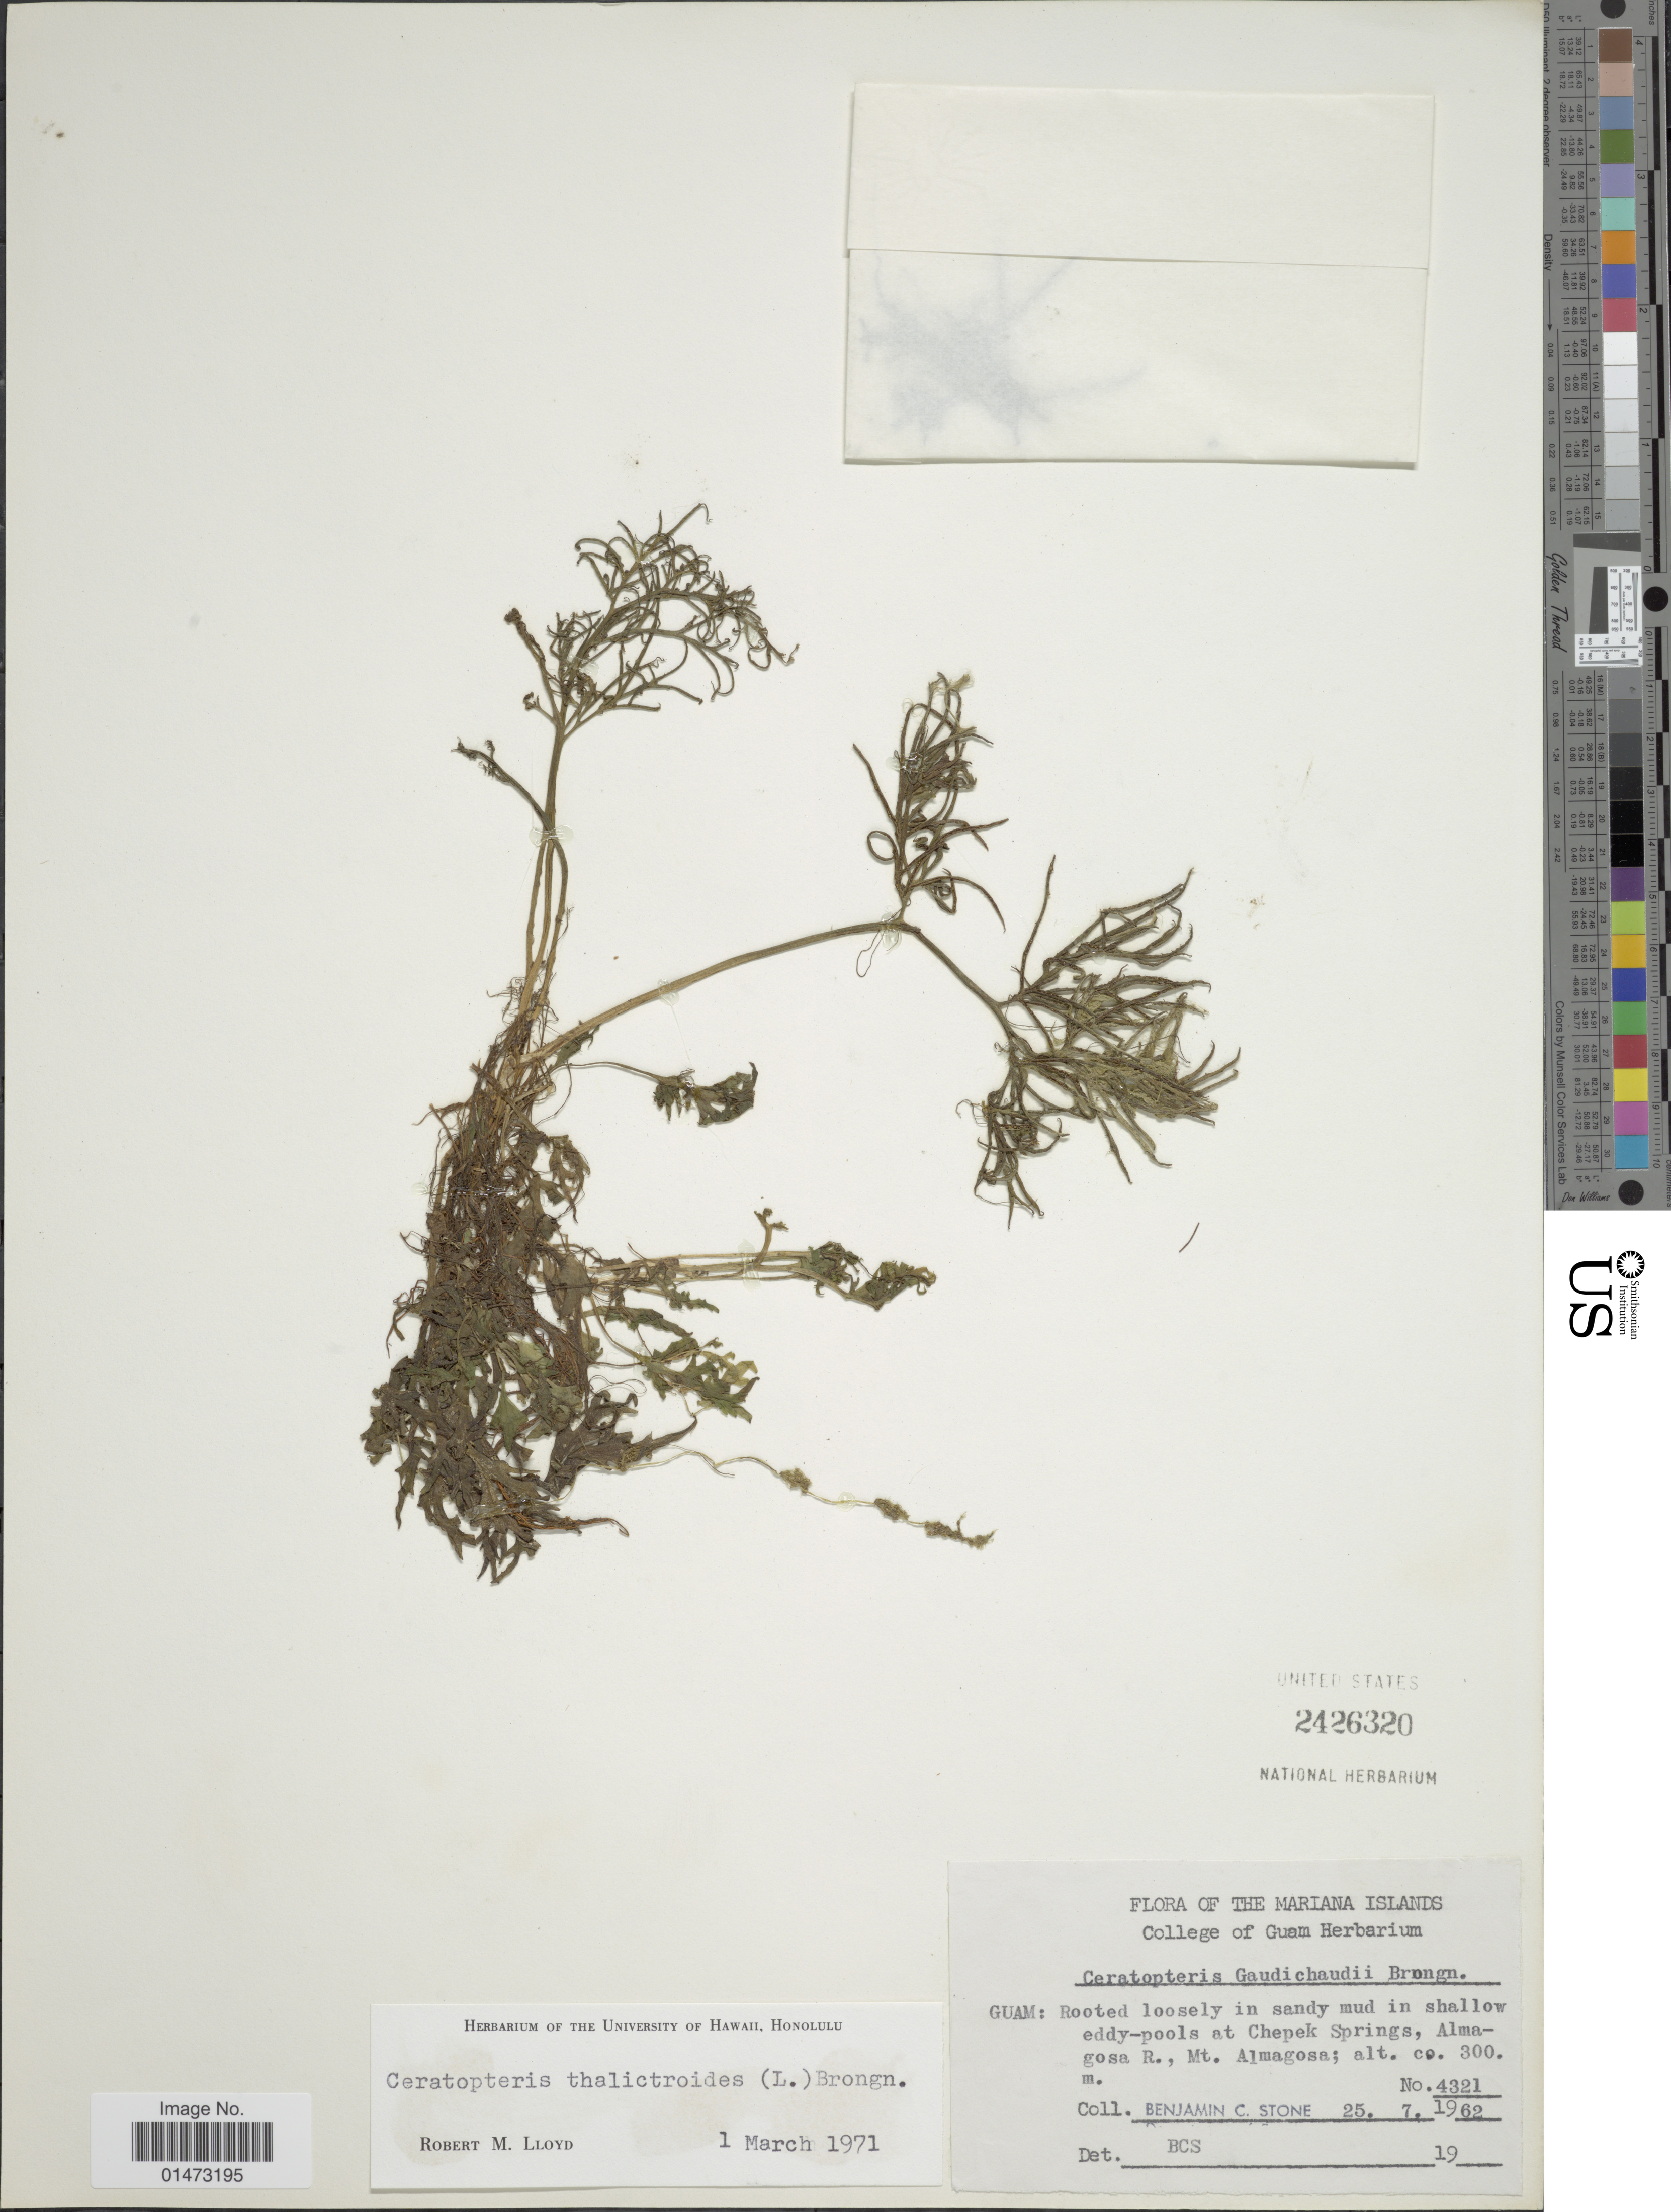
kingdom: Plantae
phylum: Tracheophyta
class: Polypodiopsida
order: Polypodiales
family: Pteridaceae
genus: Ceratopteris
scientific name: Ceratopteris gaudichaudii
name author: Brongn.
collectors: B. C. Stone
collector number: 4321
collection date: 1962-07-25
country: Guam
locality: Mariana Islands. Rooted loosely in sandy mud in shallow eddy-pools at Chepek Springs, Almagosa R., Mt. Almagosa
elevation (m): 300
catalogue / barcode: US 2426320